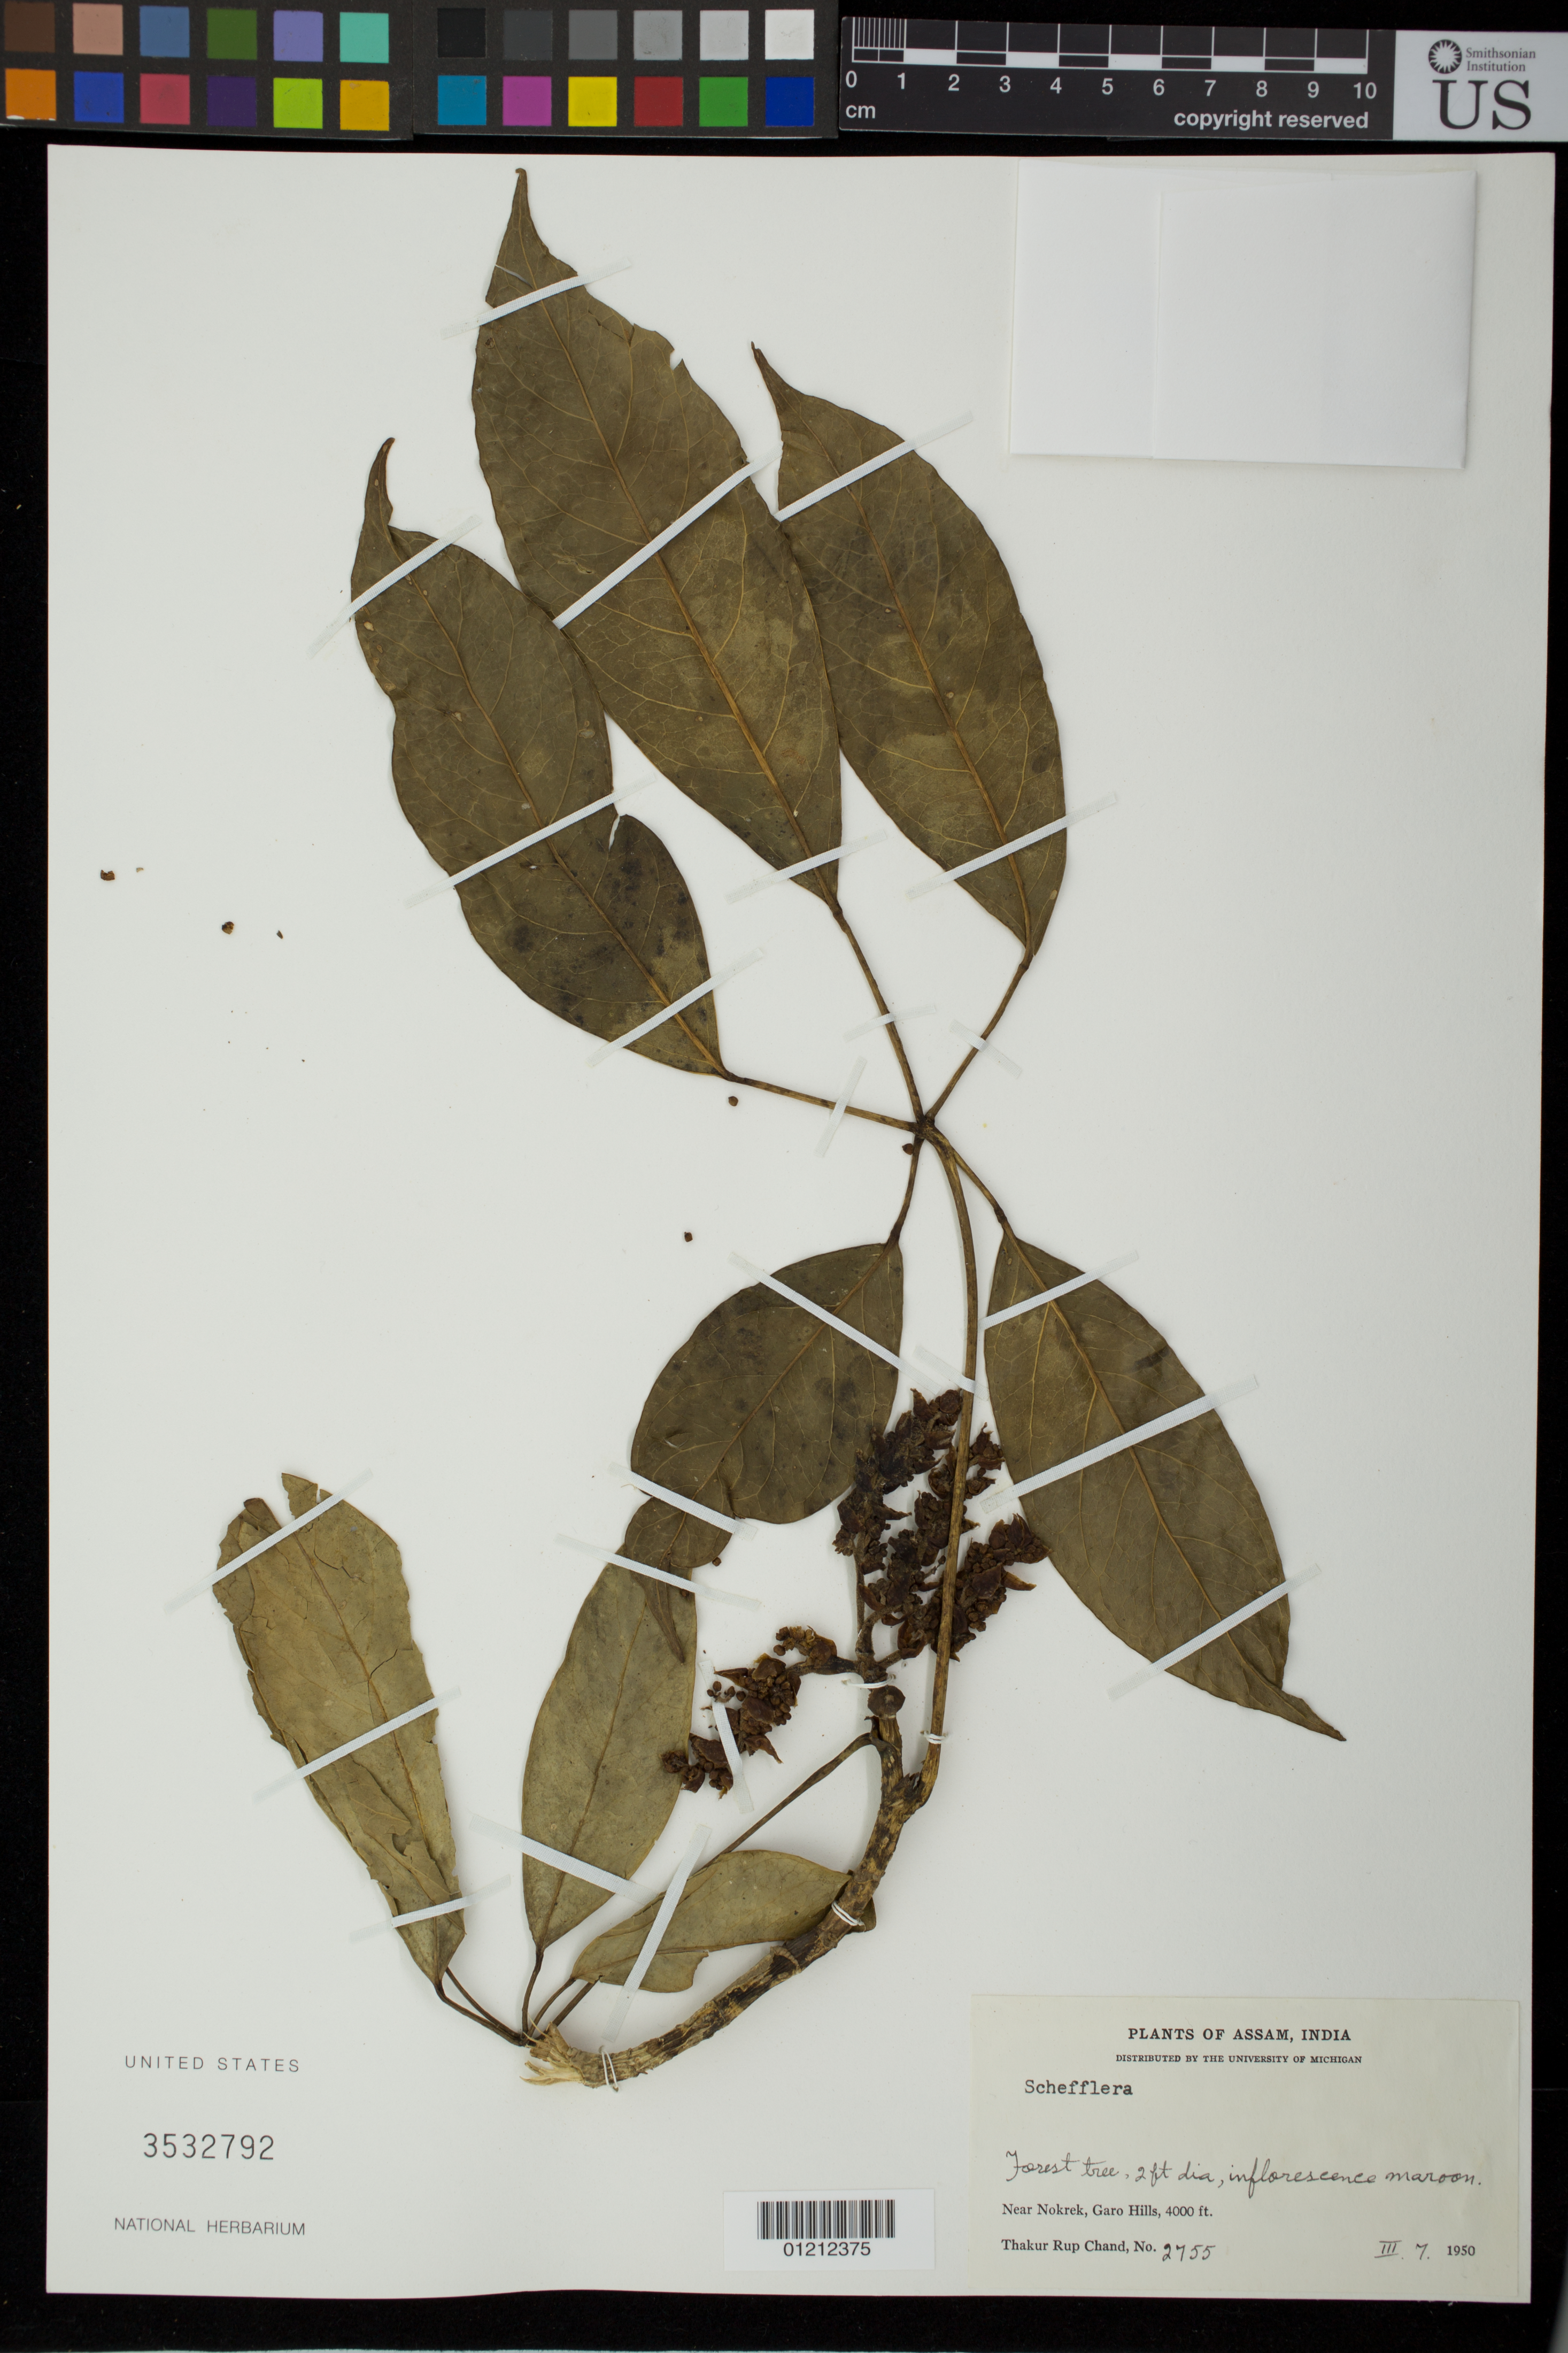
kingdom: Plantae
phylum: Tracheophyta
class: Magnoliopsida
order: Apiales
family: Araliaceae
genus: Schefflera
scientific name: Schefflera sp.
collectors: T. R. Chand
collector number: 2755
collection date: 1950-03-07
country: India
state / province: Meghalaya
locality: Near Nokrek, Garo Hills.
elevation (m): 1219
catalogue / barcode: US 3532792